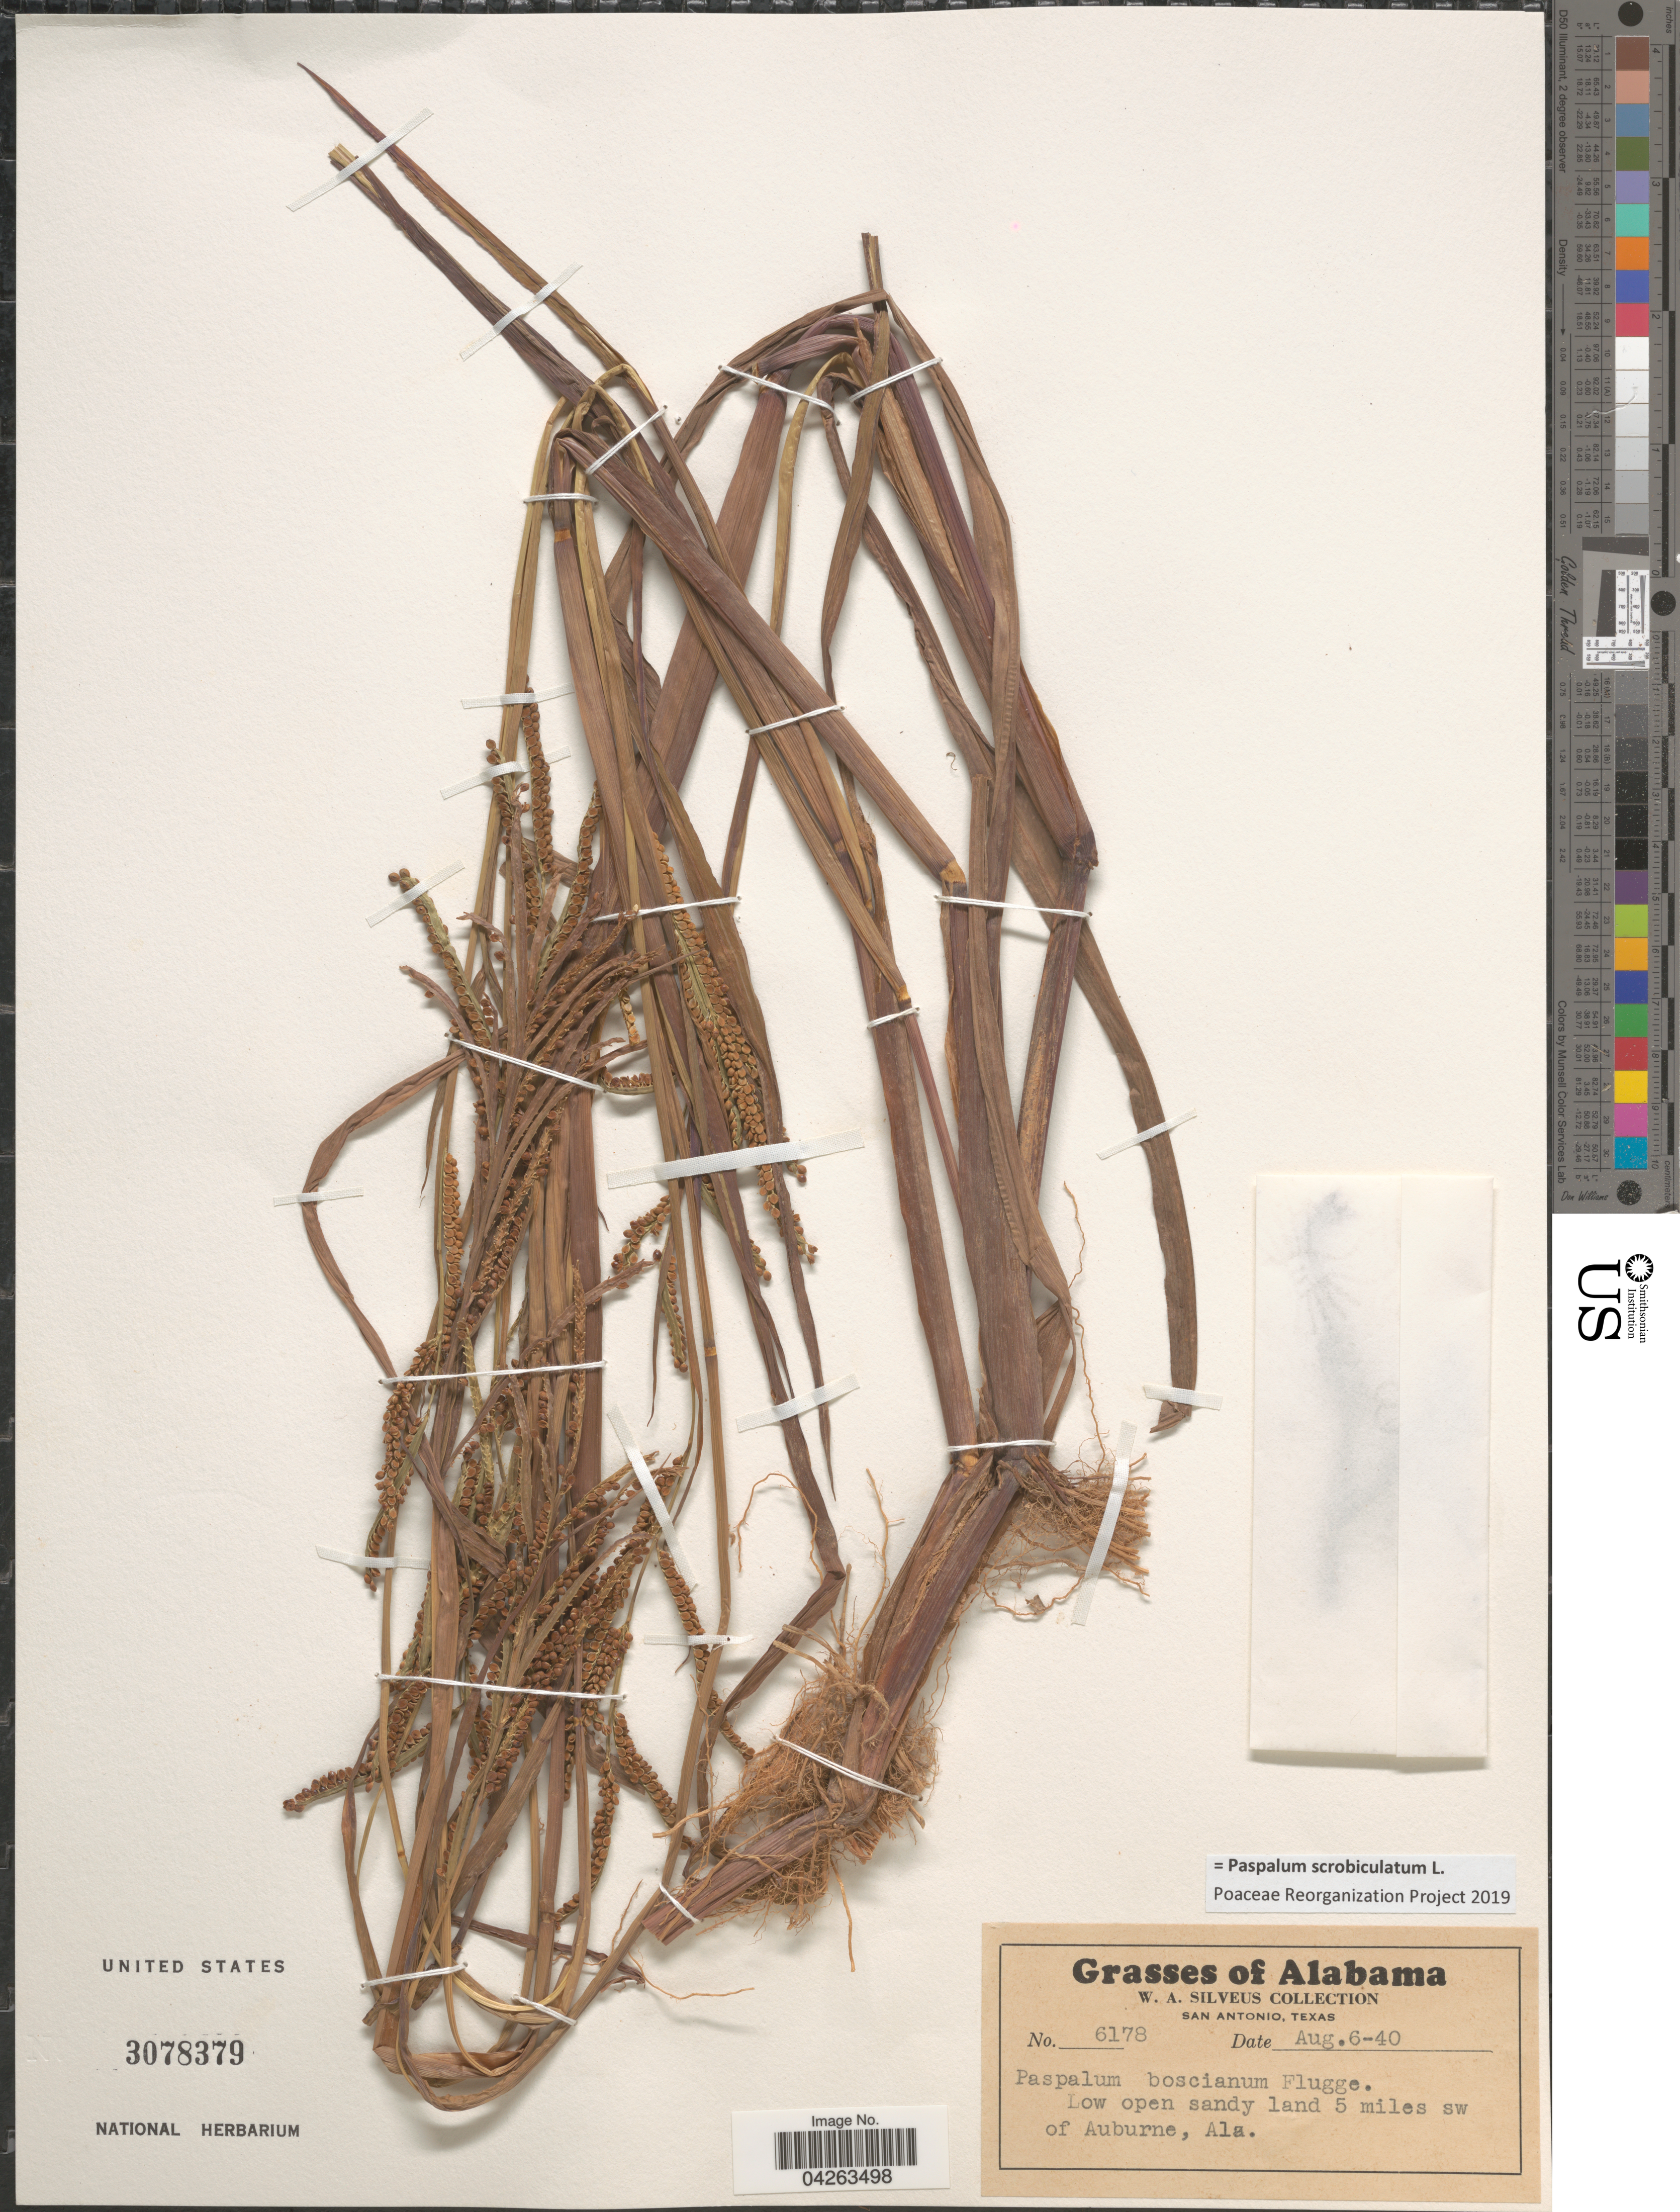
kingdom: Plantae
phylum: Tracheophyta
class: Liliopsida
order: Poales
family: Poaceae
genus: Paspalum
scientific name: Paspalum scrobiculatum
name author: L.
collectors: W. Silveus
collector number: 6178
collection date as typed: Transcribed d/m/y: 6/8/40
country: United States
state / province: Alabama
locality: Low open sandy land 5 miles sw of Auburne.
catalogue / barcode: US 3078379